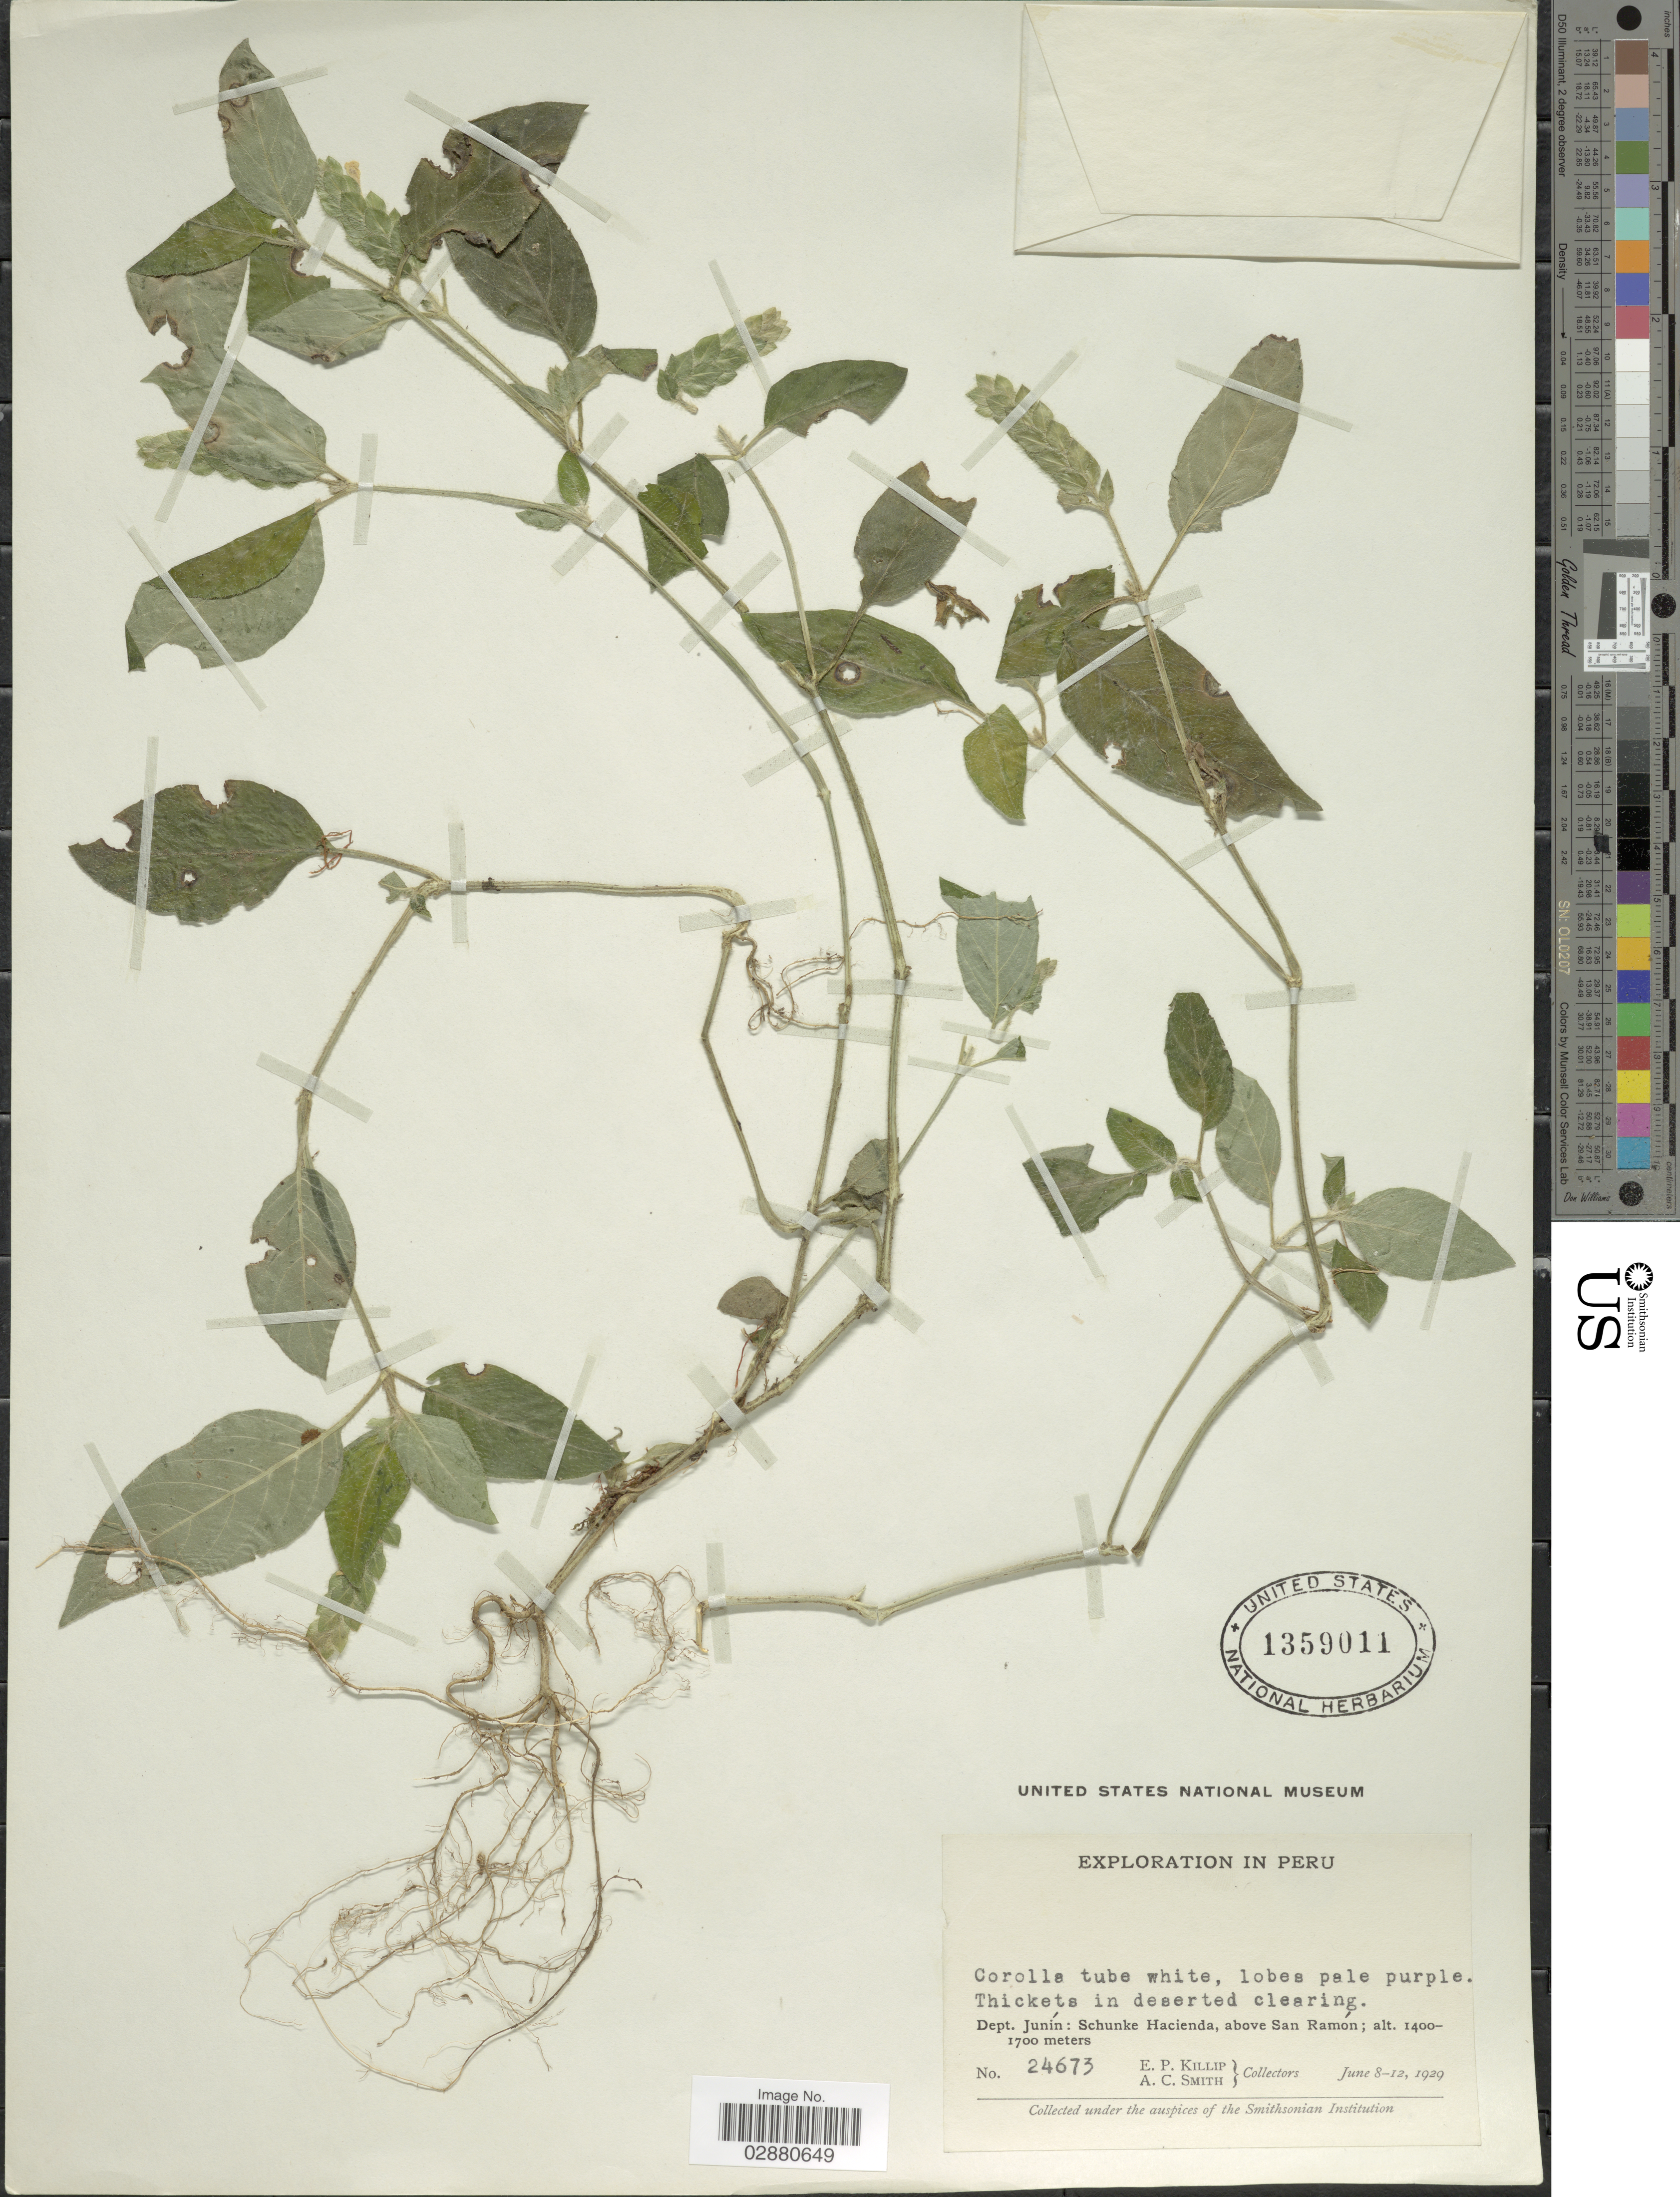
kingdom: Plantae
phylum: Tracheophyta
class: Magnoliopsida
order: Lamiales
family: Acanthaceae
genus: Justicia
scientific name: Justicia ruiziana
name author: Lindau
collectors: E. P. Killip & A. C. Smith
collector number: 24673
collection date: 1929-06-08/1929-06-12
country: Peru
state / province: Junín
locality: Dept. Junín: Schunke Hacienda, above San Ramón.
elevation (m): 1400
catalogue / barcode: US 1359011